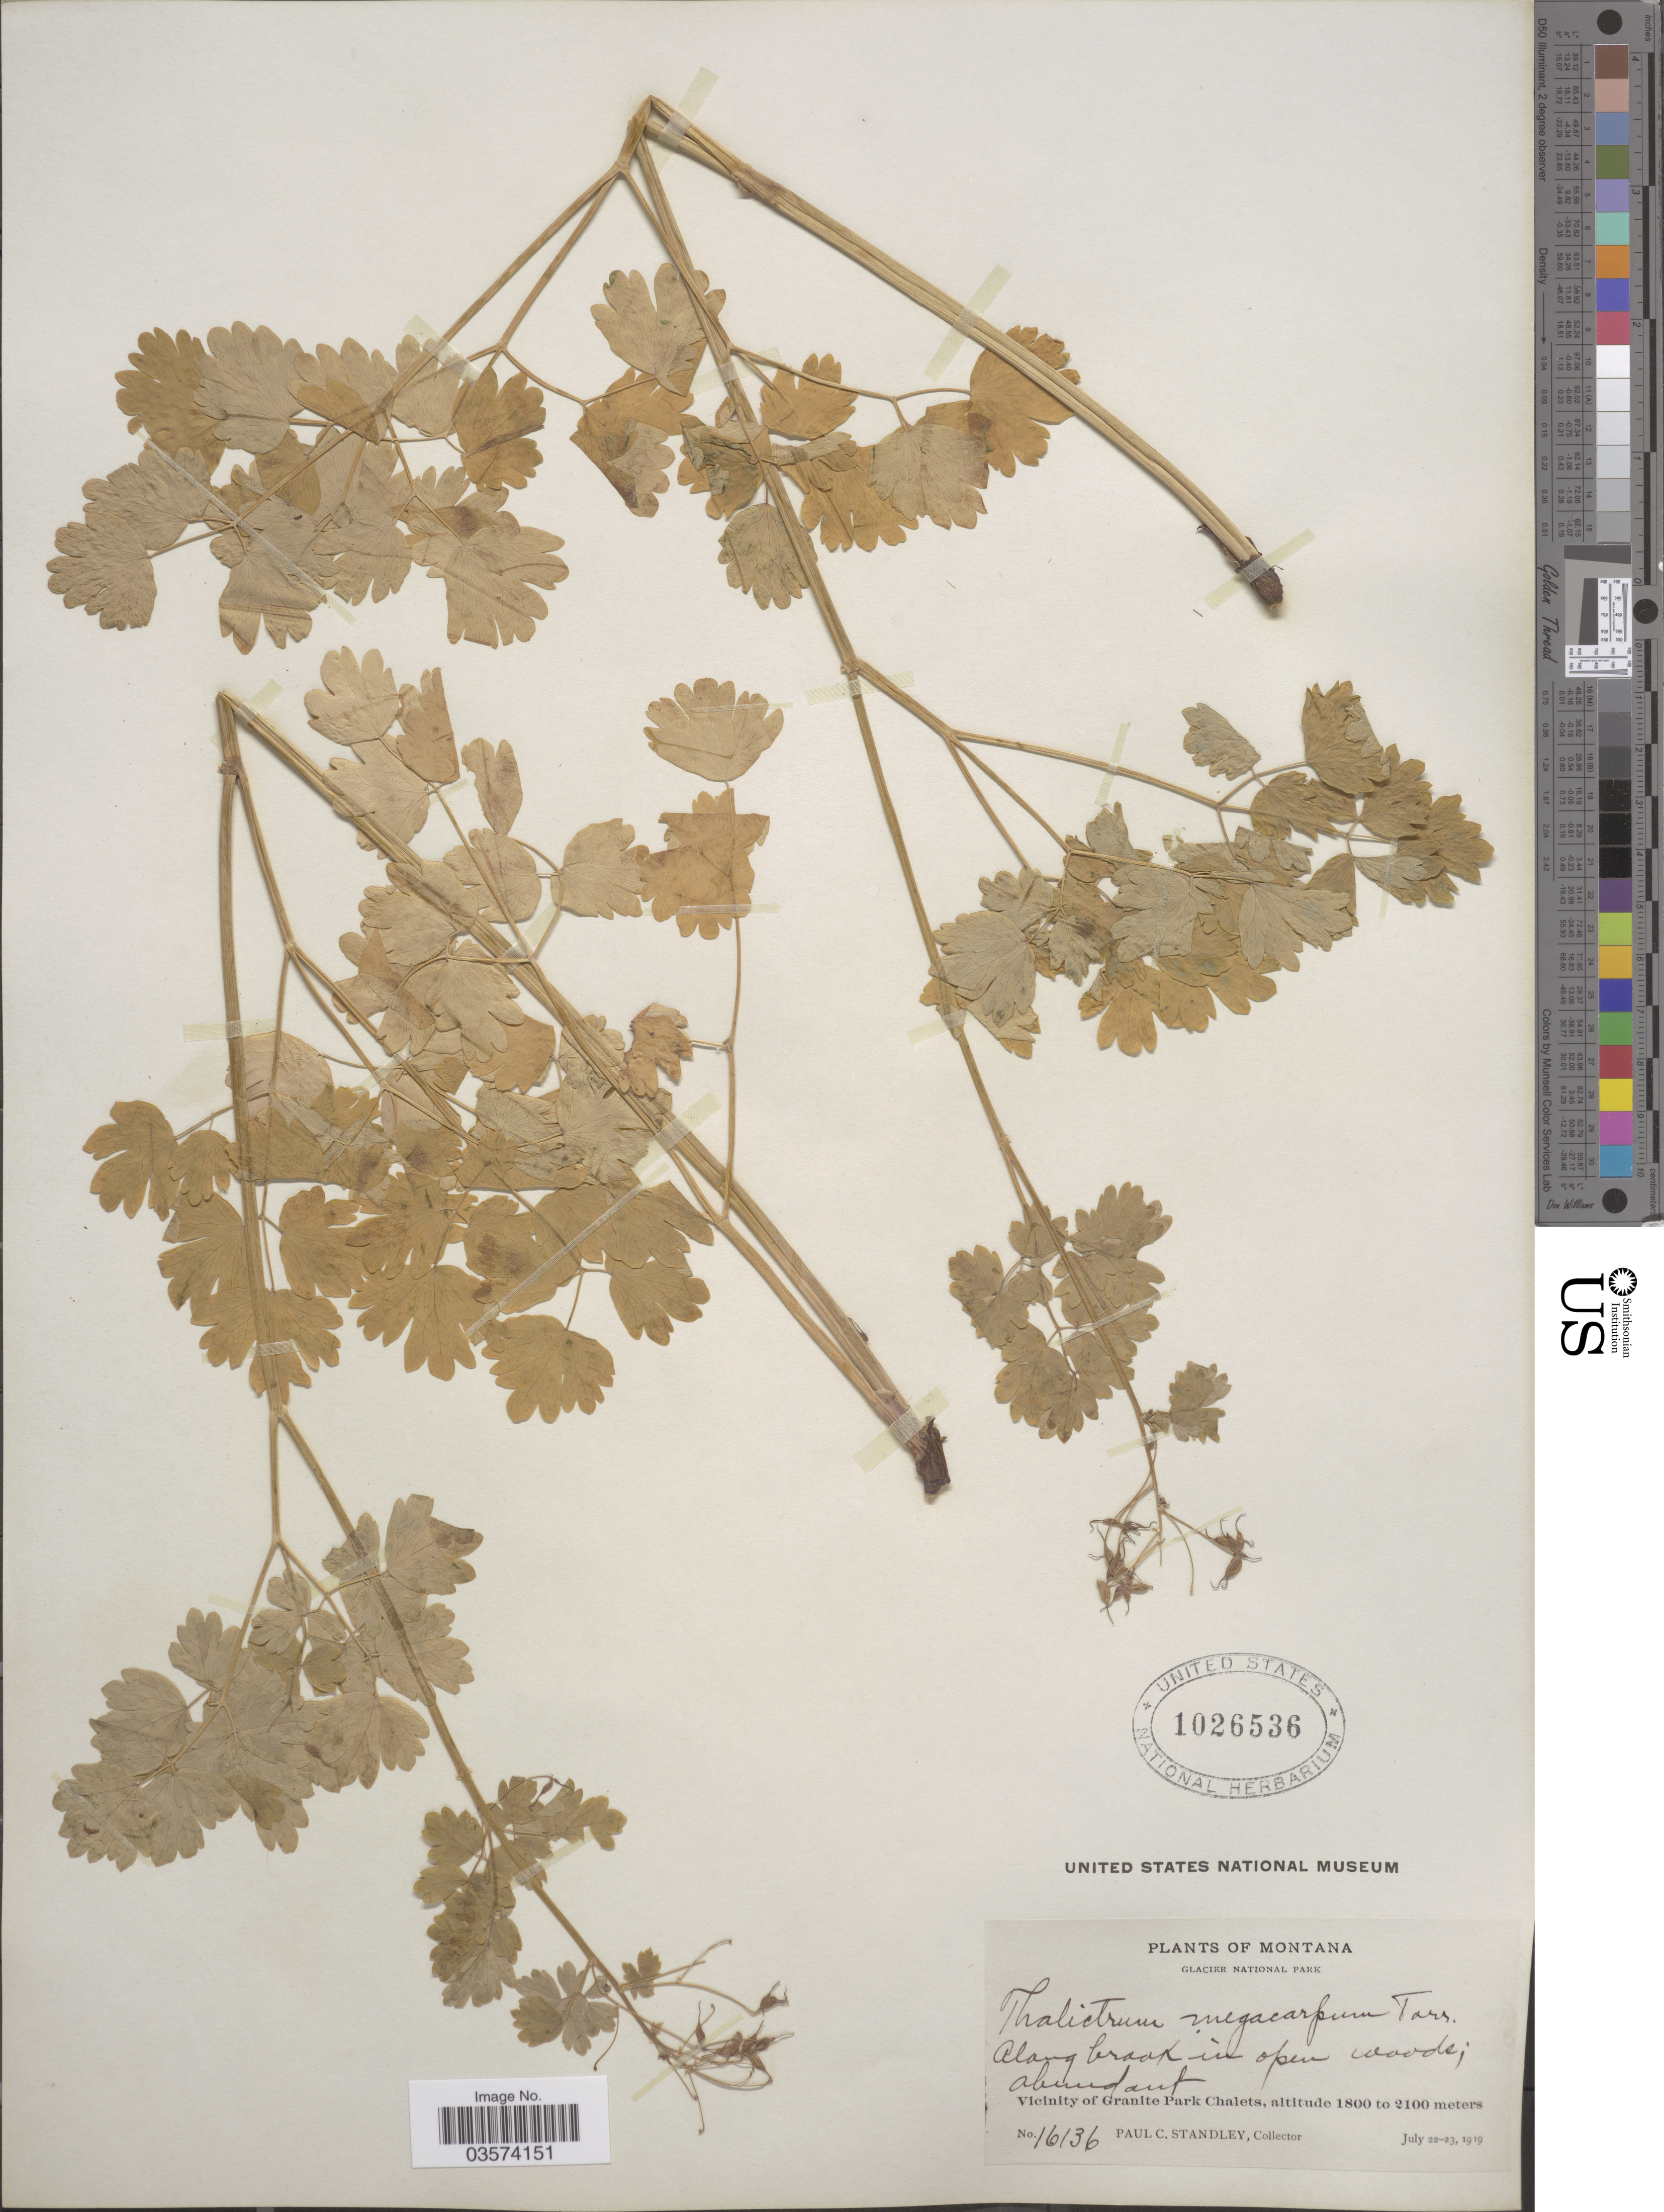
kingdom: Plantae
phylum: Tracheophyta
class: Magnoliopsida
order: Ranunculales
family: Ranunculaceae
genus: Thalictrum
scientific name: Thalictrum occidentale var. palousense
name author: H. St. John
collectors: P. C. Standley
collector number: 16136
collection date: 1919-07-22/1919-07-23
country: United States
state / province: Montana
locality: Glacier National Park. Along brook in open woods. Vicinity of Granite Park Chalets.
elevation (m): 1800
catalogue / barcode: US 1026536